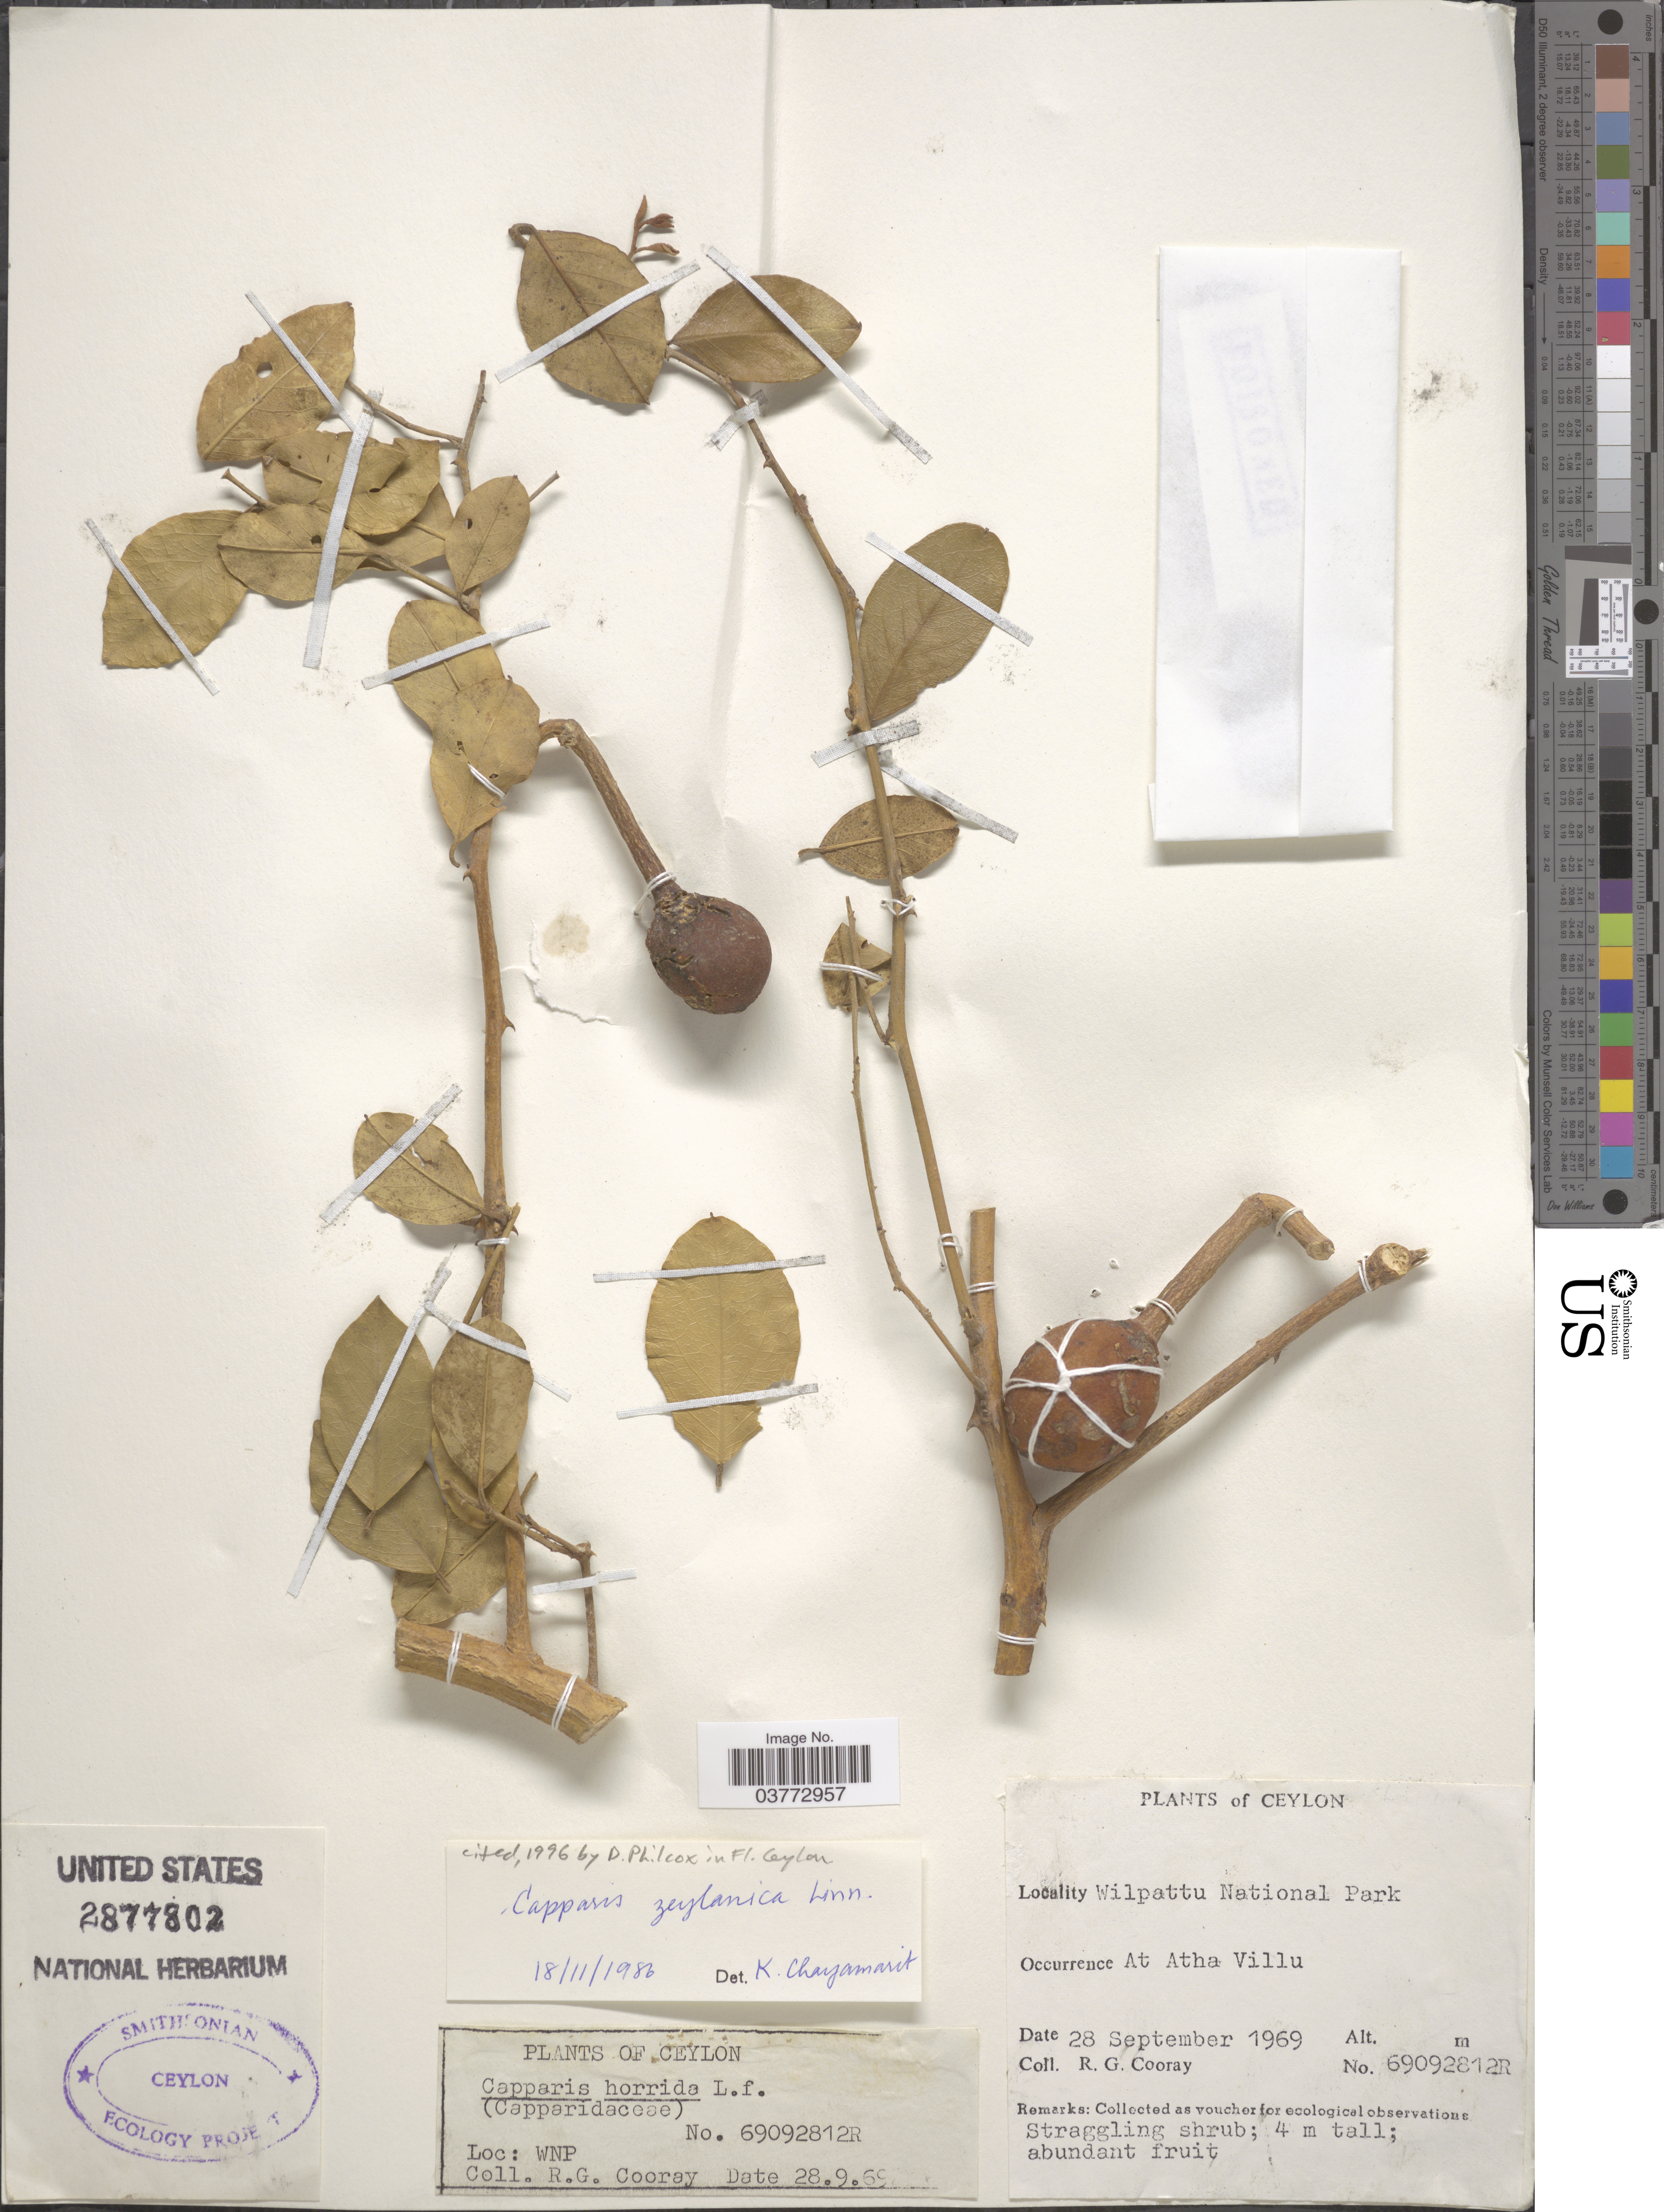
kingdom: Plantae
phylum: Tracheophyta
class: Magnoliopsida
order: Brassicales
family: Capparaceae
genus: Capparis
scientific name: Capparis zeylanica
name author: L.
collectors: R. Cooray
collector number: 69092812R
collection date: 1969-09-28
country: Sri Lanka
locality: Ceylon. WNP. Wilpattu National Park. At Atha Villu.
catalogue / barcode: US 2877802